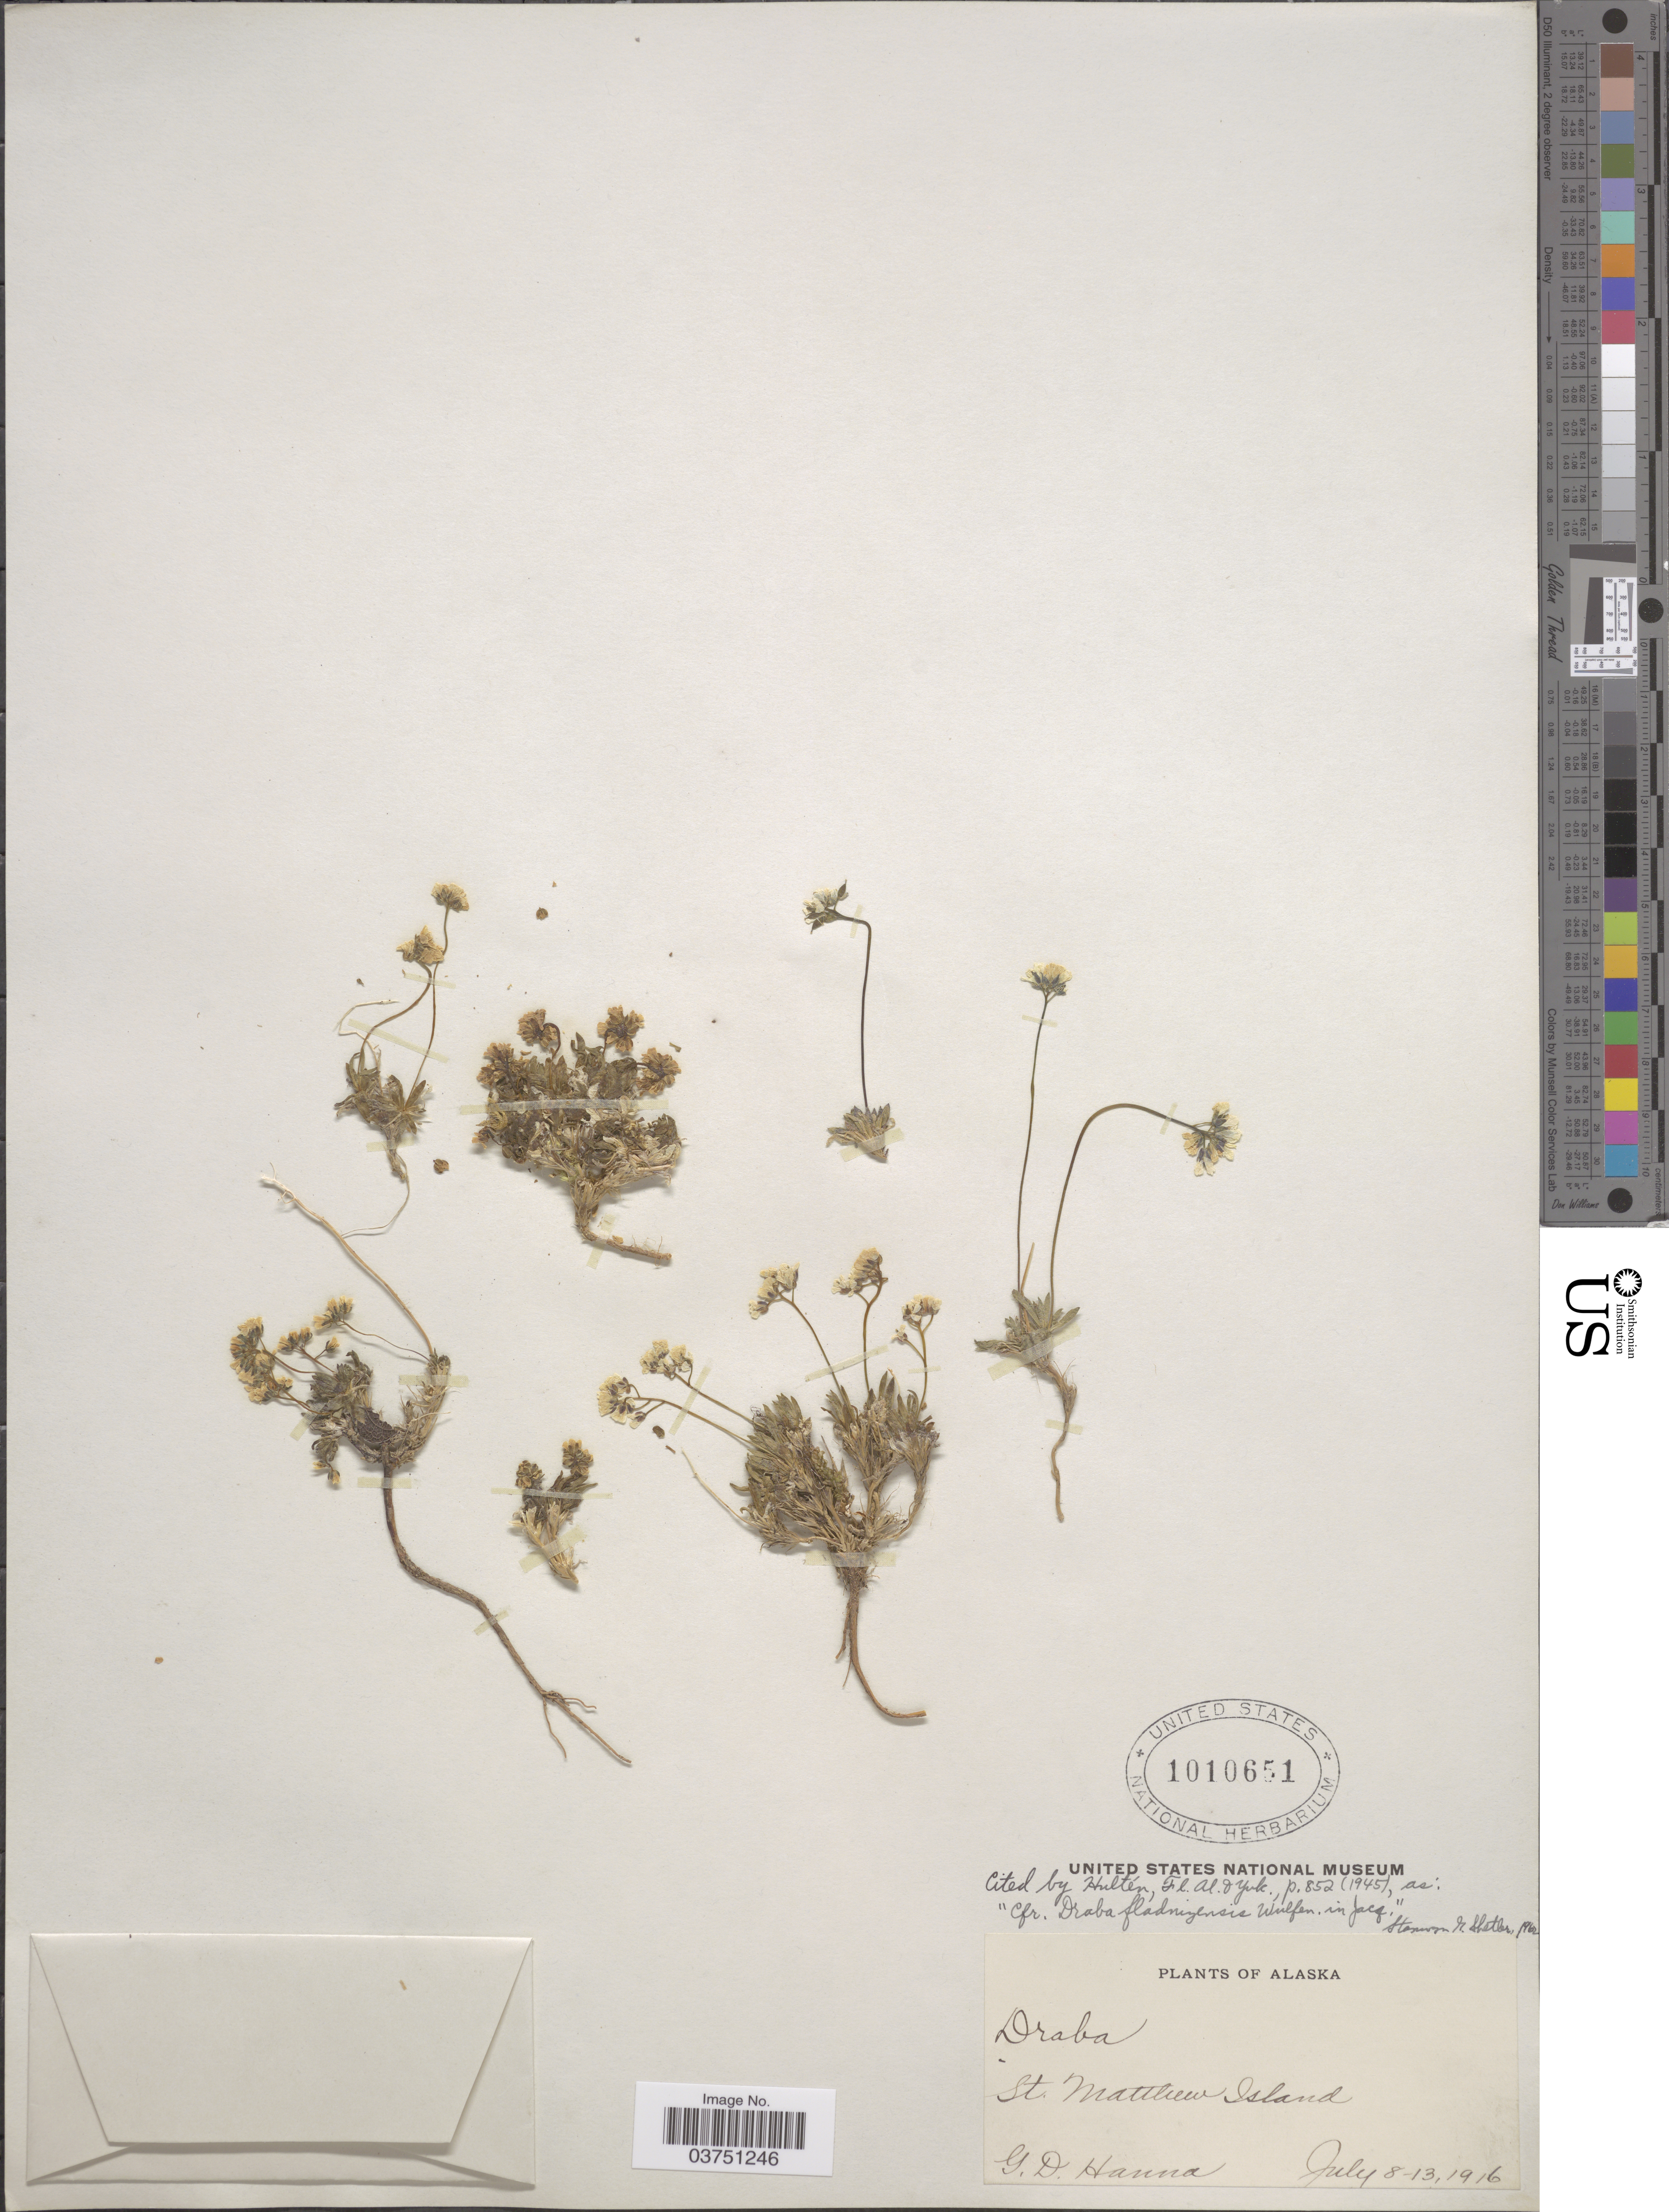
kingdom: Plantae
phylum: Tracheophyta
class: Magnoliopsida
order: Brassicales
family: Brassicaceae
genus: Draba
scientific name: Draba fladnizensis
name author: Wulfen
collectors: G. D. Hanna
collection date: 1916-07-08/1916-07-13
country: United States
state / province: Alaska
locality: St. Matthew Island.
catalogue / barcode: US 1010651